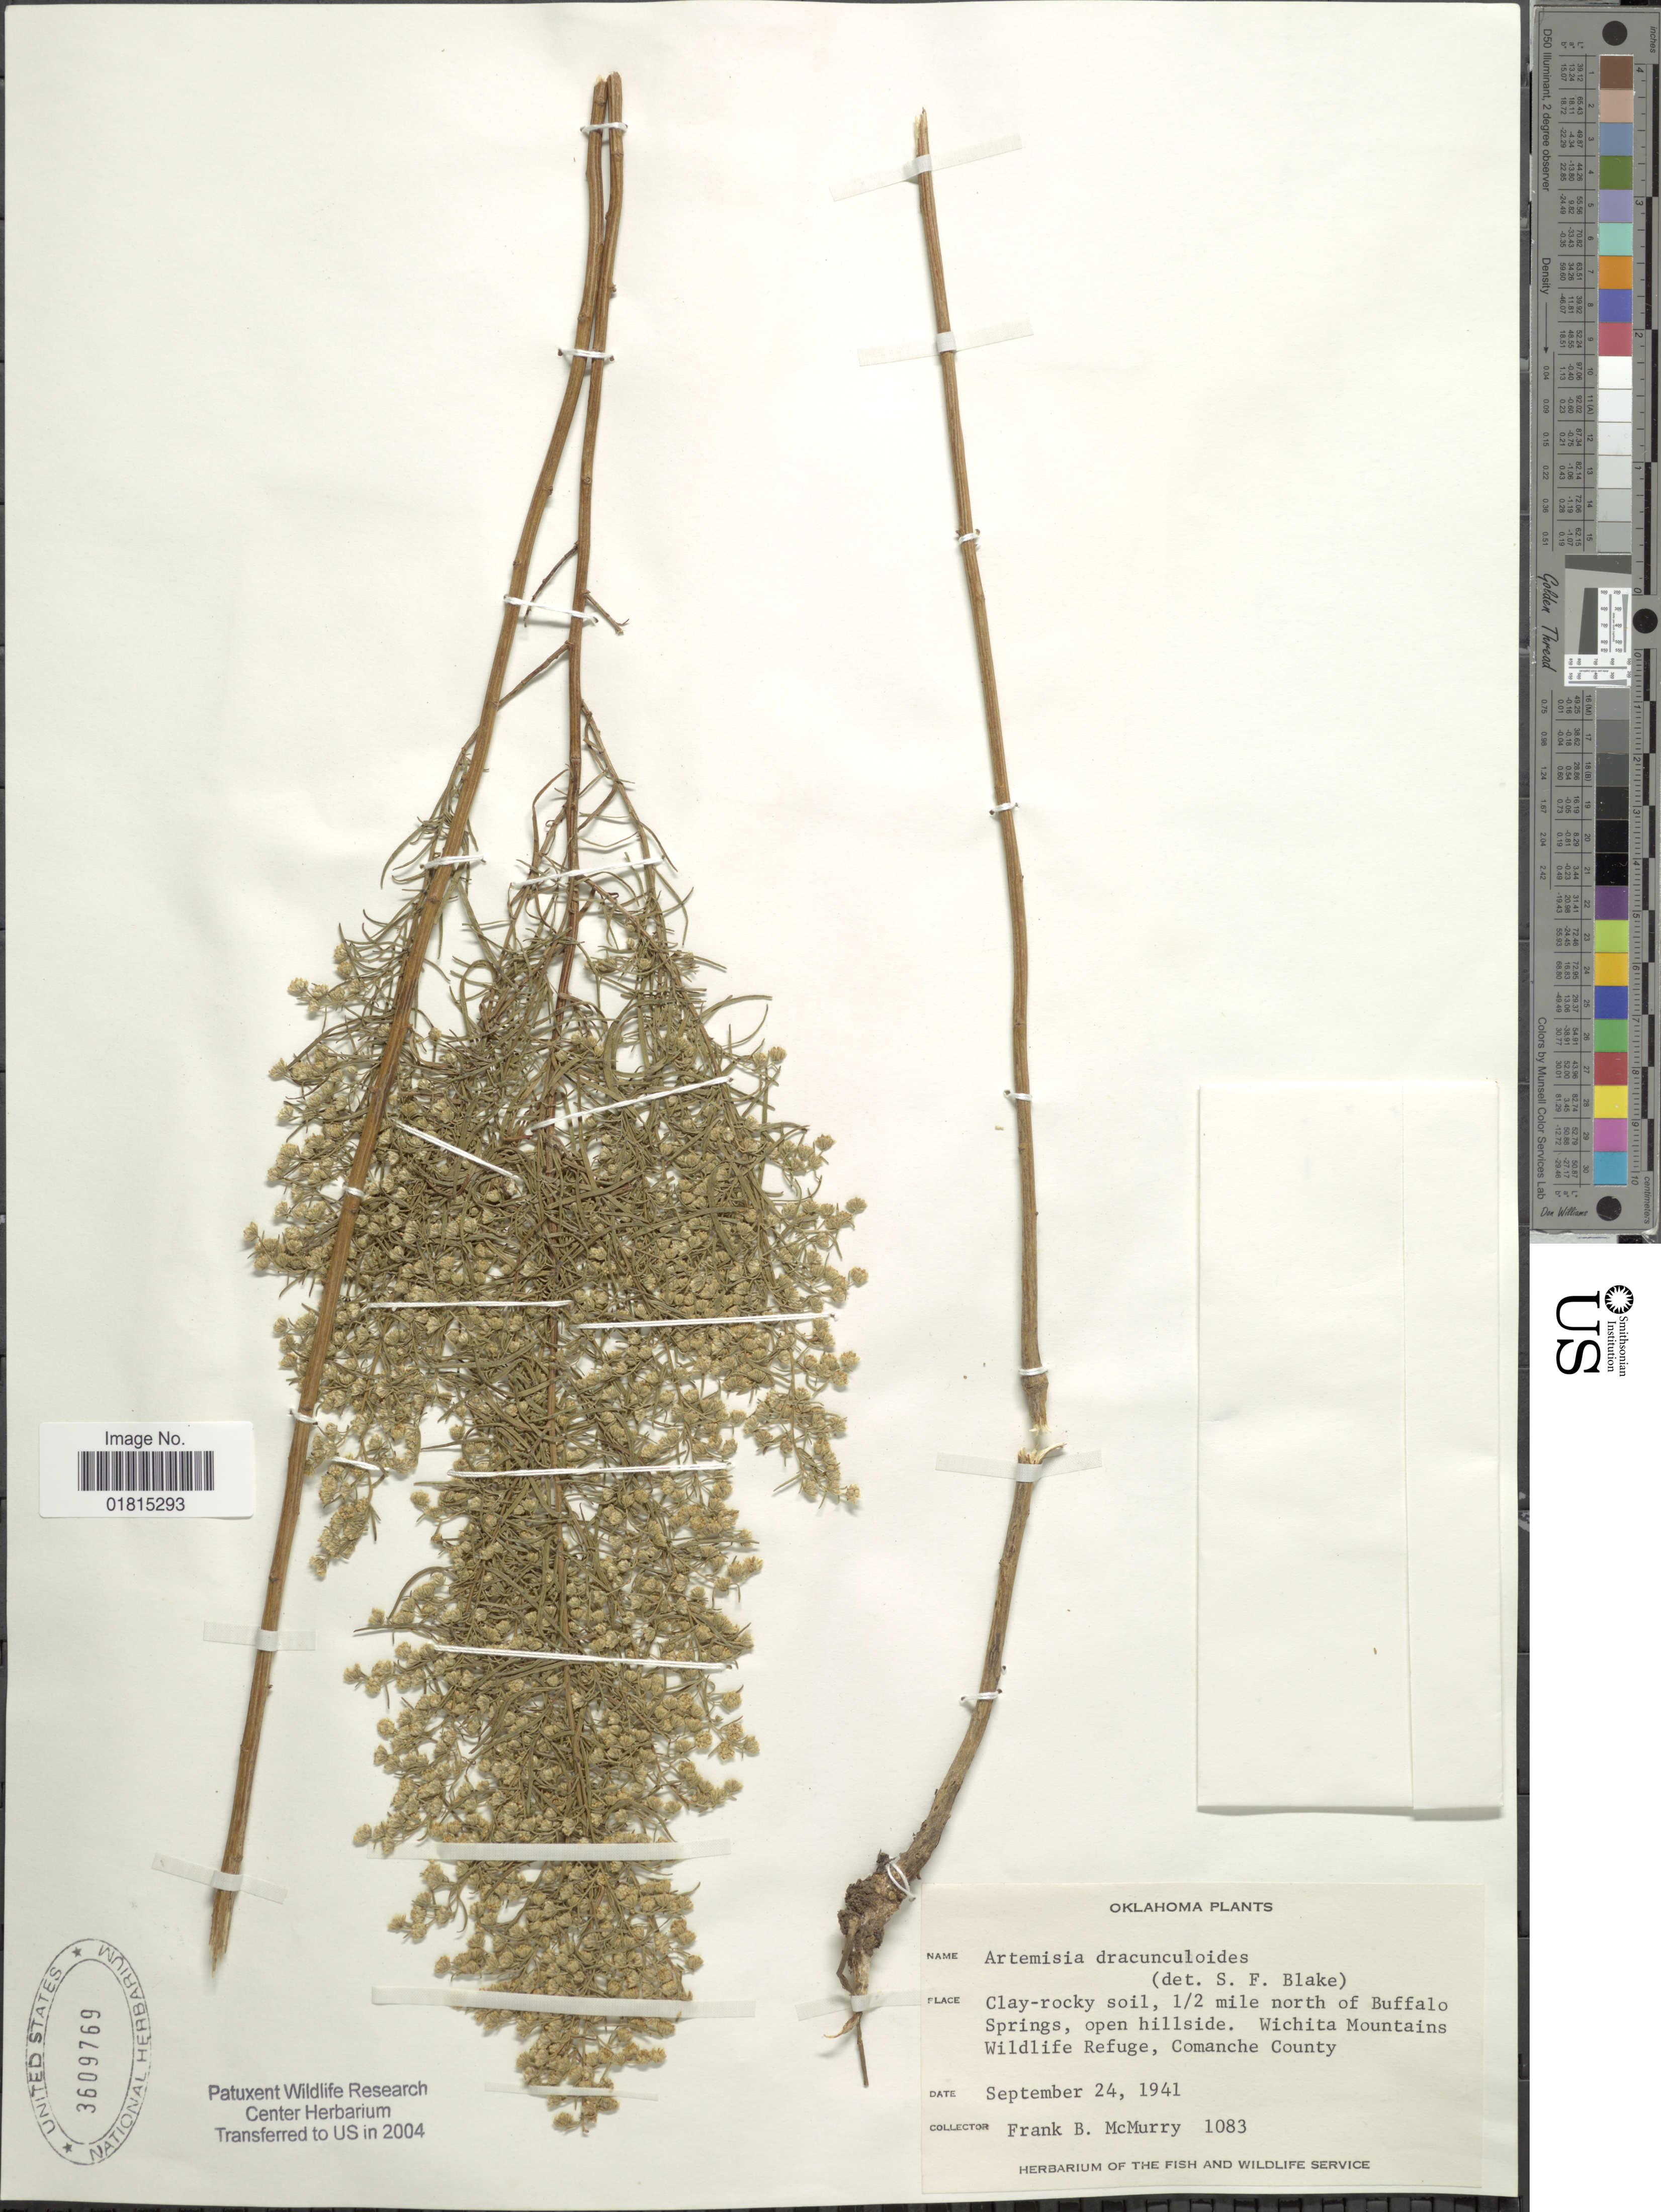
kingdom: Plantae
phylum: Tracheophyta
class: Magnoliopsida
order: Asterales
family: Asteraceae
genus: Artemisia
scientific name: Artemisia dracunculoides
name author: Pursh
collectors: F. B. McMurry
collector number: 1083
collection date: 1941-09-24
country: United States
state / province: Oklahoma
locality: Clay-rocky soil, 1/2 mile north of Buffalo Springs, open hillside. Wichita Mountains Wichita Mountains Wildlife Refuge, Comanche County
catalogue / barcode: US 3609769